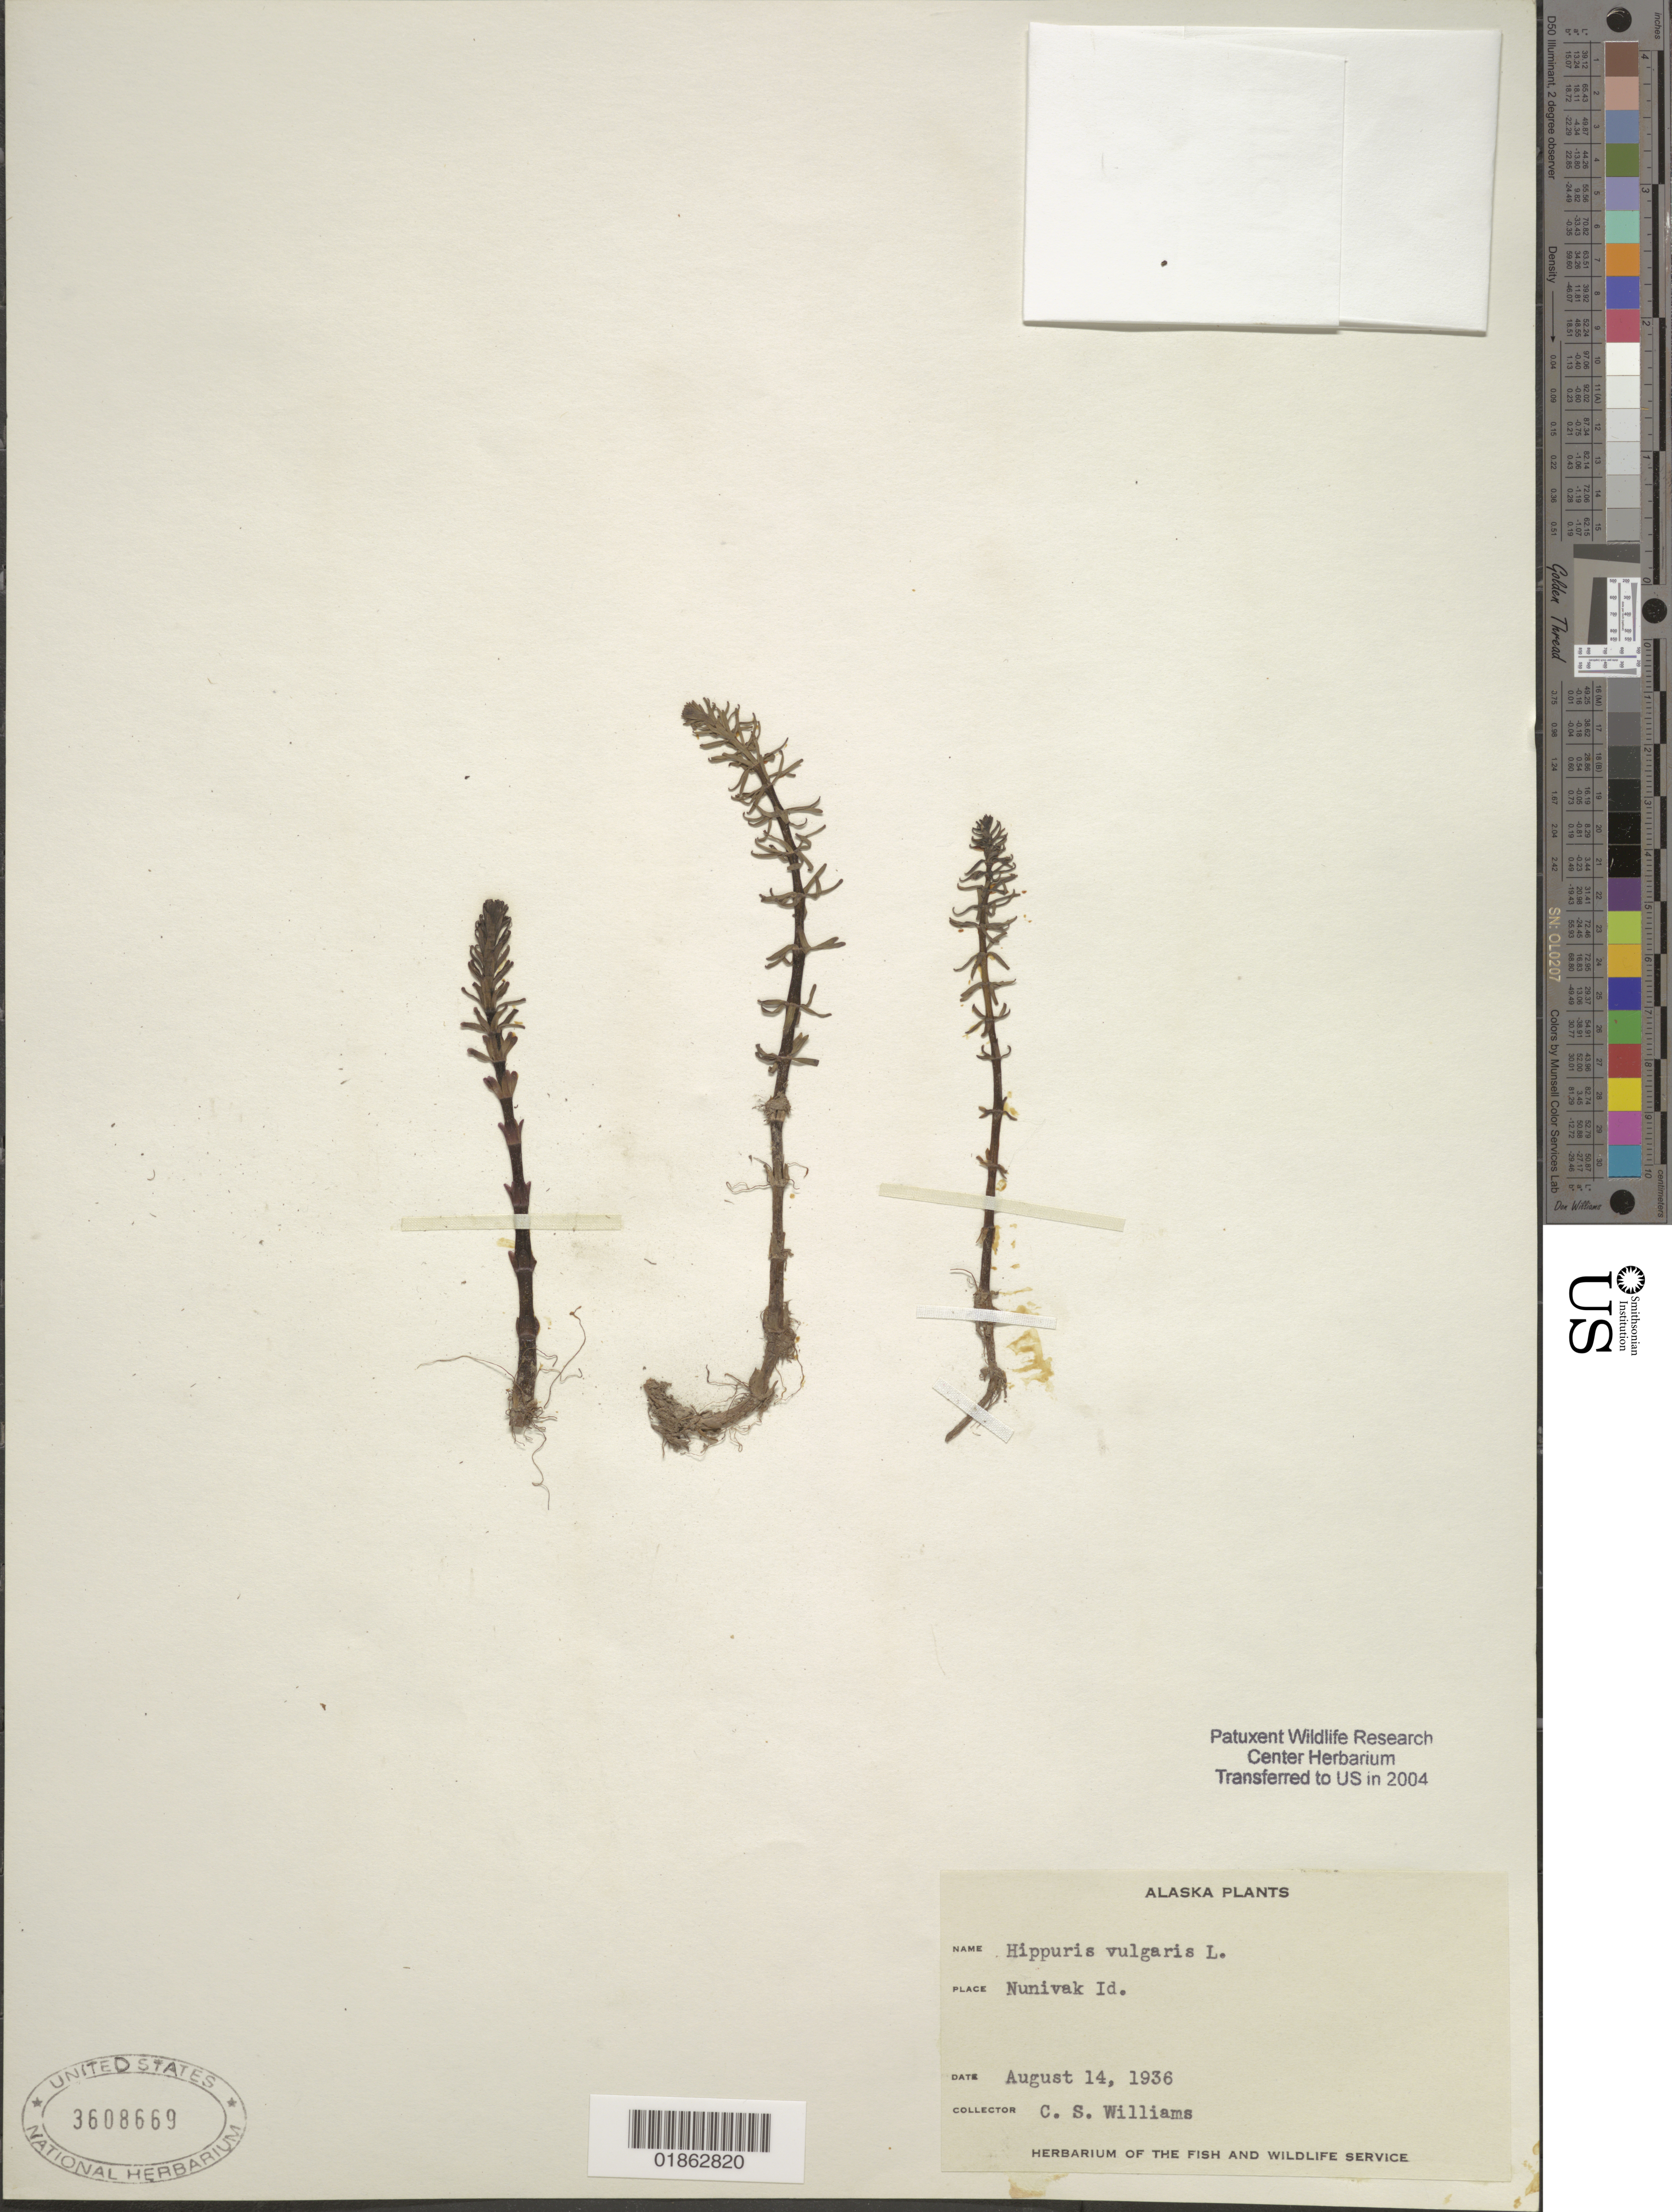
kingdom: Plantae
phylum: Tracheophyta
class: Magnoliopsida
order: Lamiales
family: Plantaginaceae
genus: Hippuris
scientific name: Hippuris vulgaris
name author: L.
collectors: C. Williams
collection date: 1936-08-14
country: United States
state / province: Alaska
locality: Nunivak Id.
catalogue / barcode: US 3608669